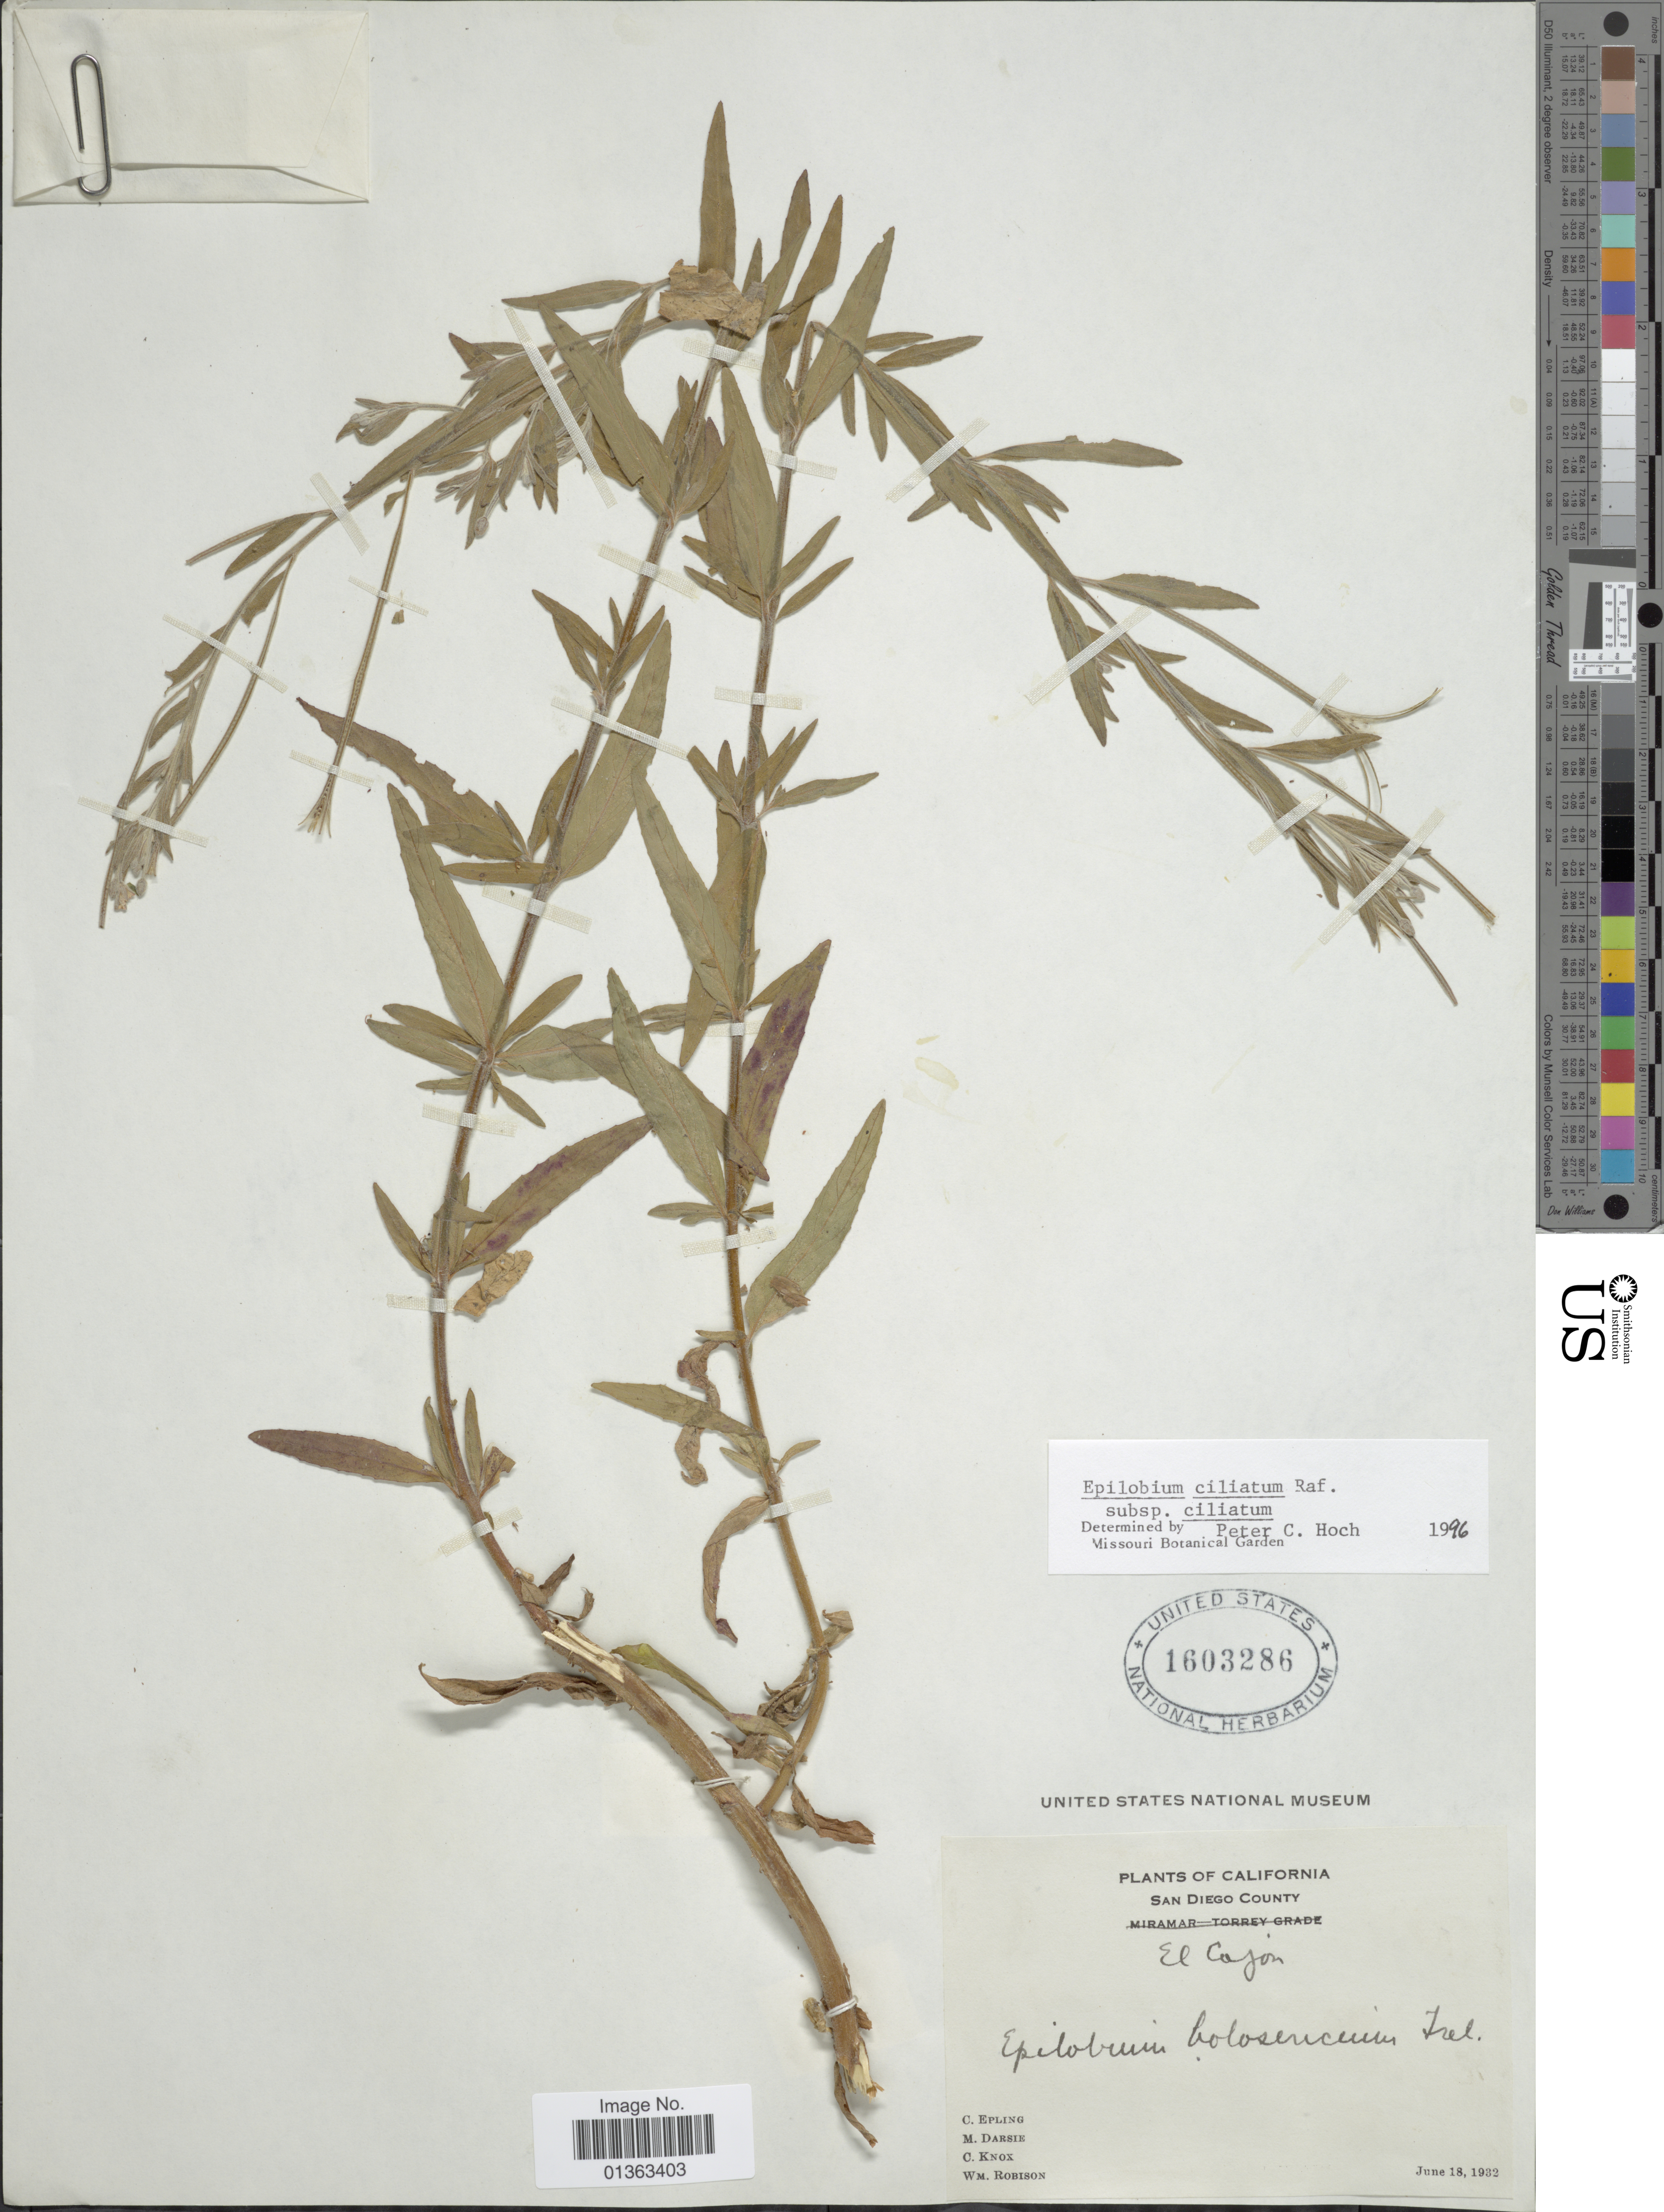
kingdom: Plantae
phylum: Tracheophyta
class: Magnoliopsida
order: Myrtales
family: Onagraceae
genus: Epilobium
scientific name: Epilobium ciliatum subsp. ciliatum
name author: Raf.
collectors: C. C. Epling, M. Darsie, C. Knox & W. Robison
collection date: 1932-06-18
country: United States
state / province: California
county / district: San Diego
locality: San Diego County. El Cajon.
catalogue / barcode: US 1603286